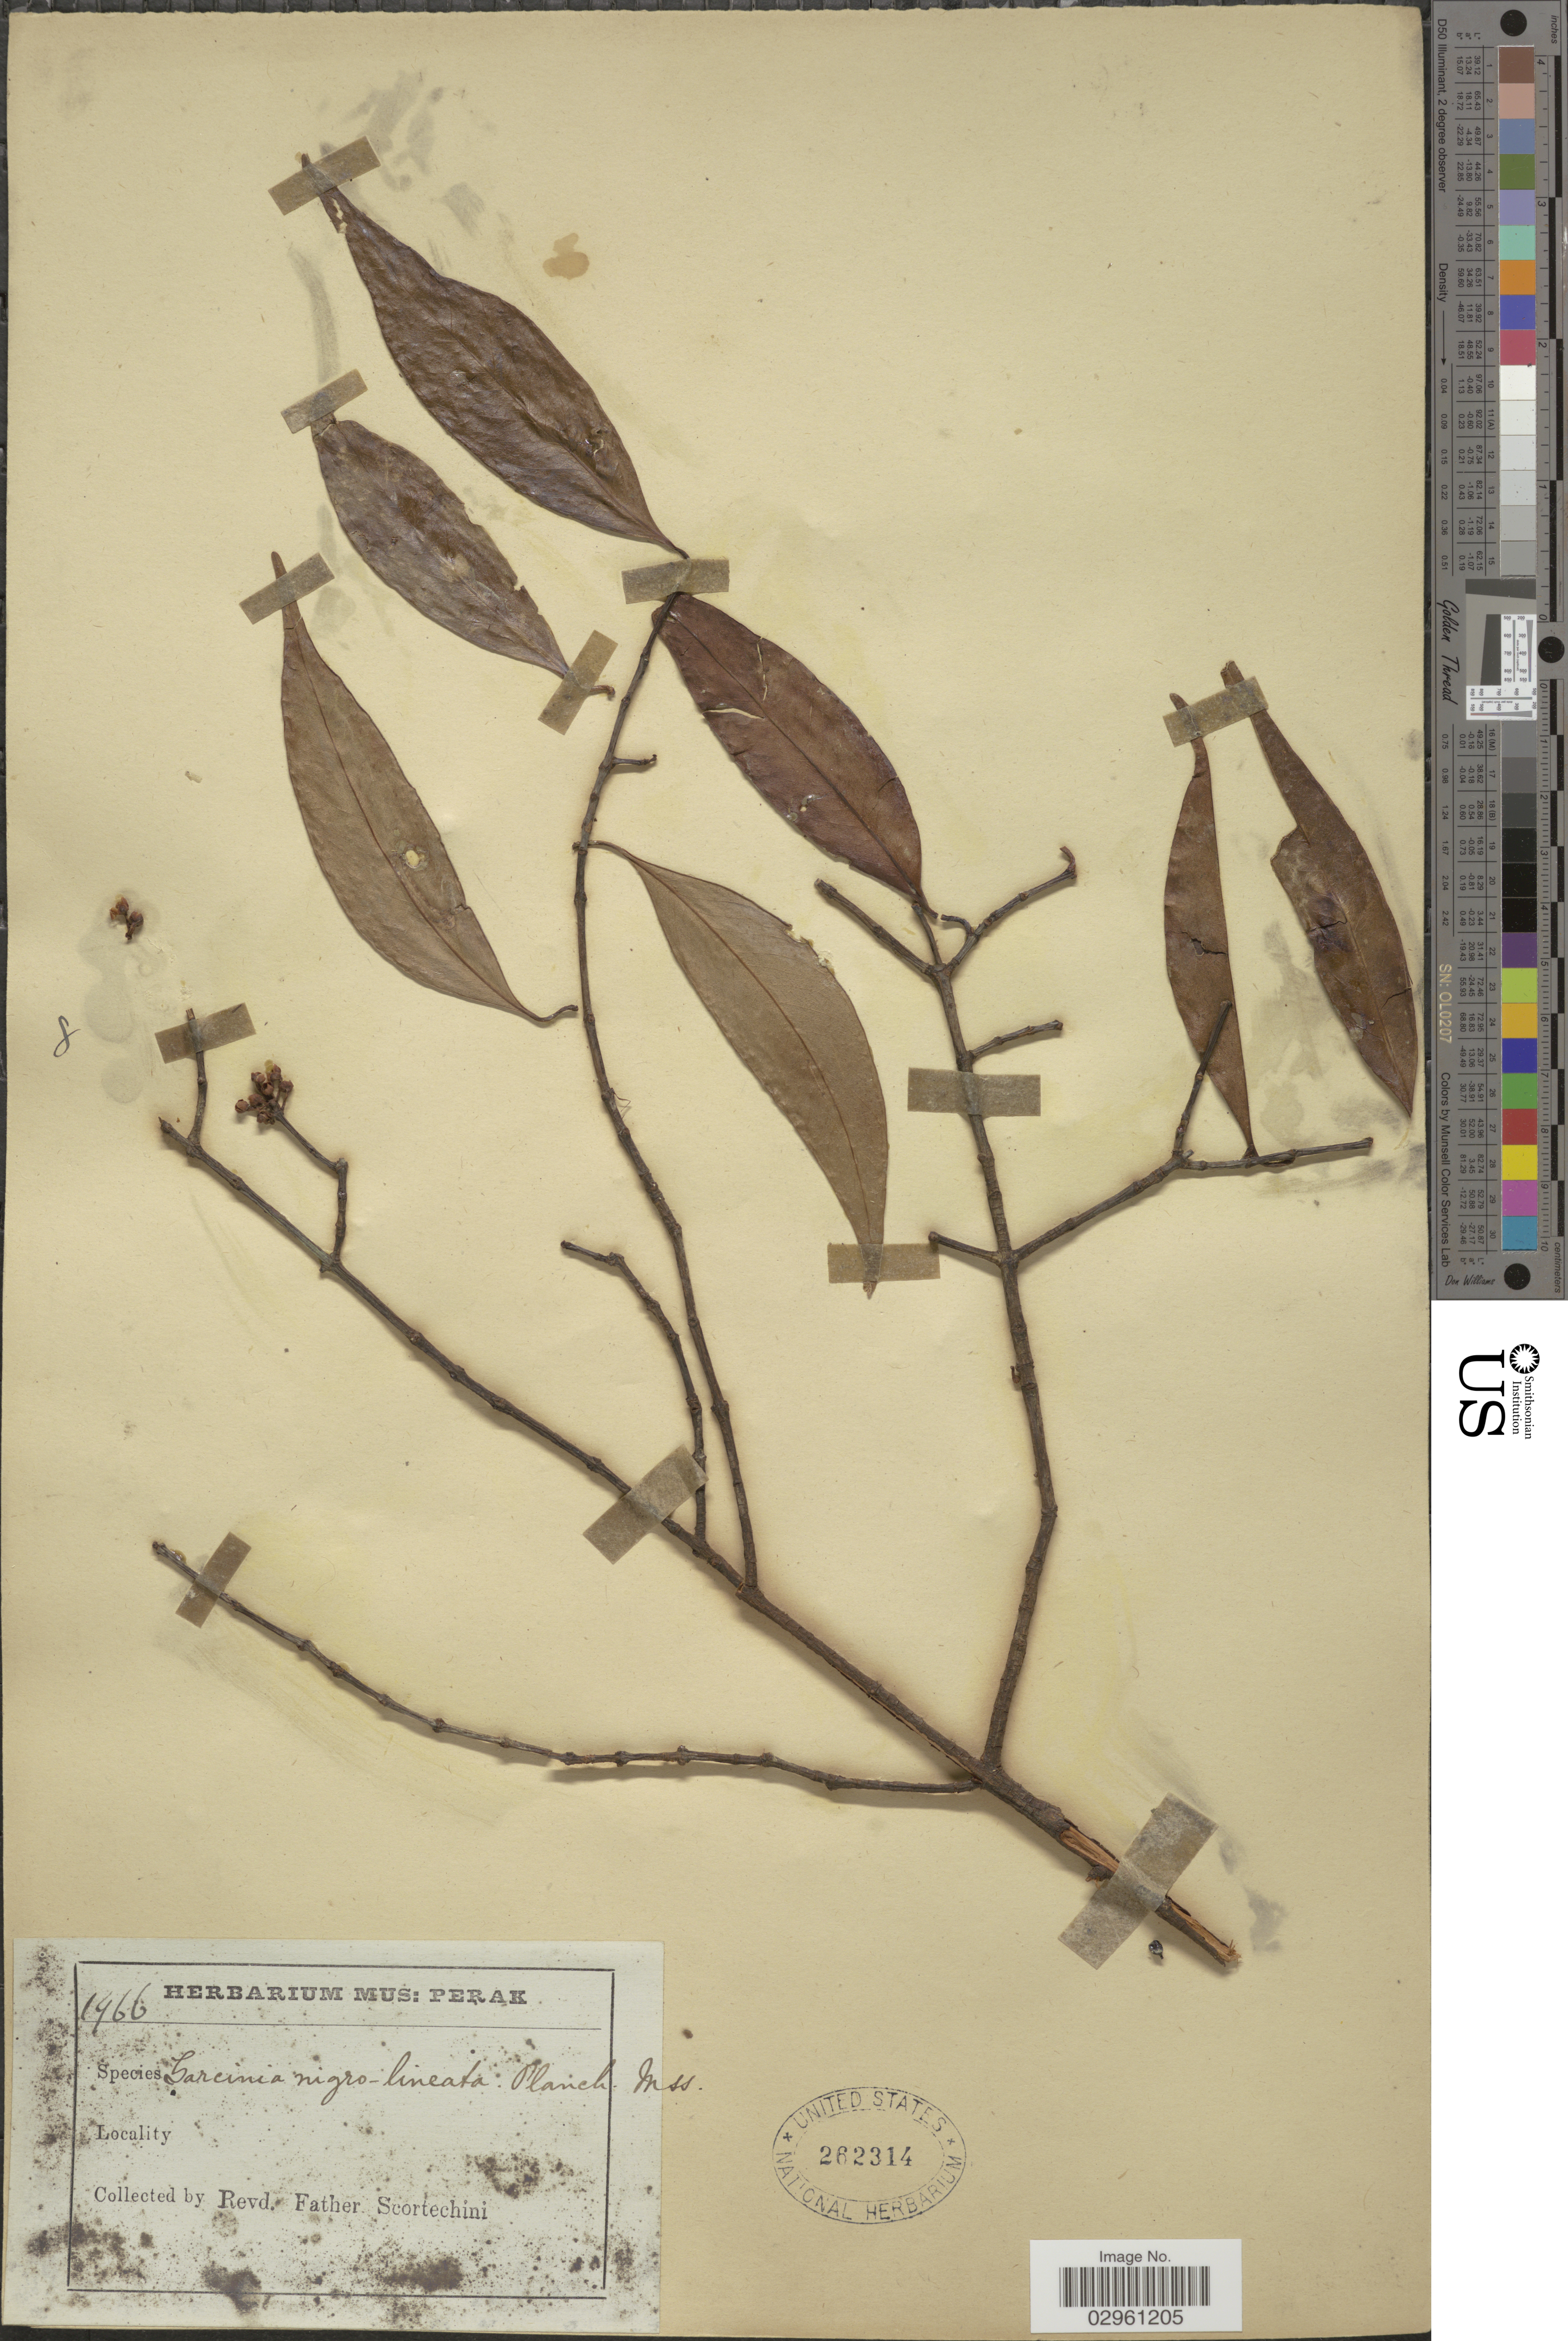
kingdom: Plantae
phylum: Tracheophyta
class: Magnoliopsida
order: Malpighiales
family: Clusiaceae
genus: Garcinia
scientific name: Garcinia nigrolineata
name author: Planch. ex T. Anderson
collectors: Fr. Scortechini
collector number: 1966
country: Malaysia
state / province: Perak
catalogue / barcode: US 262314